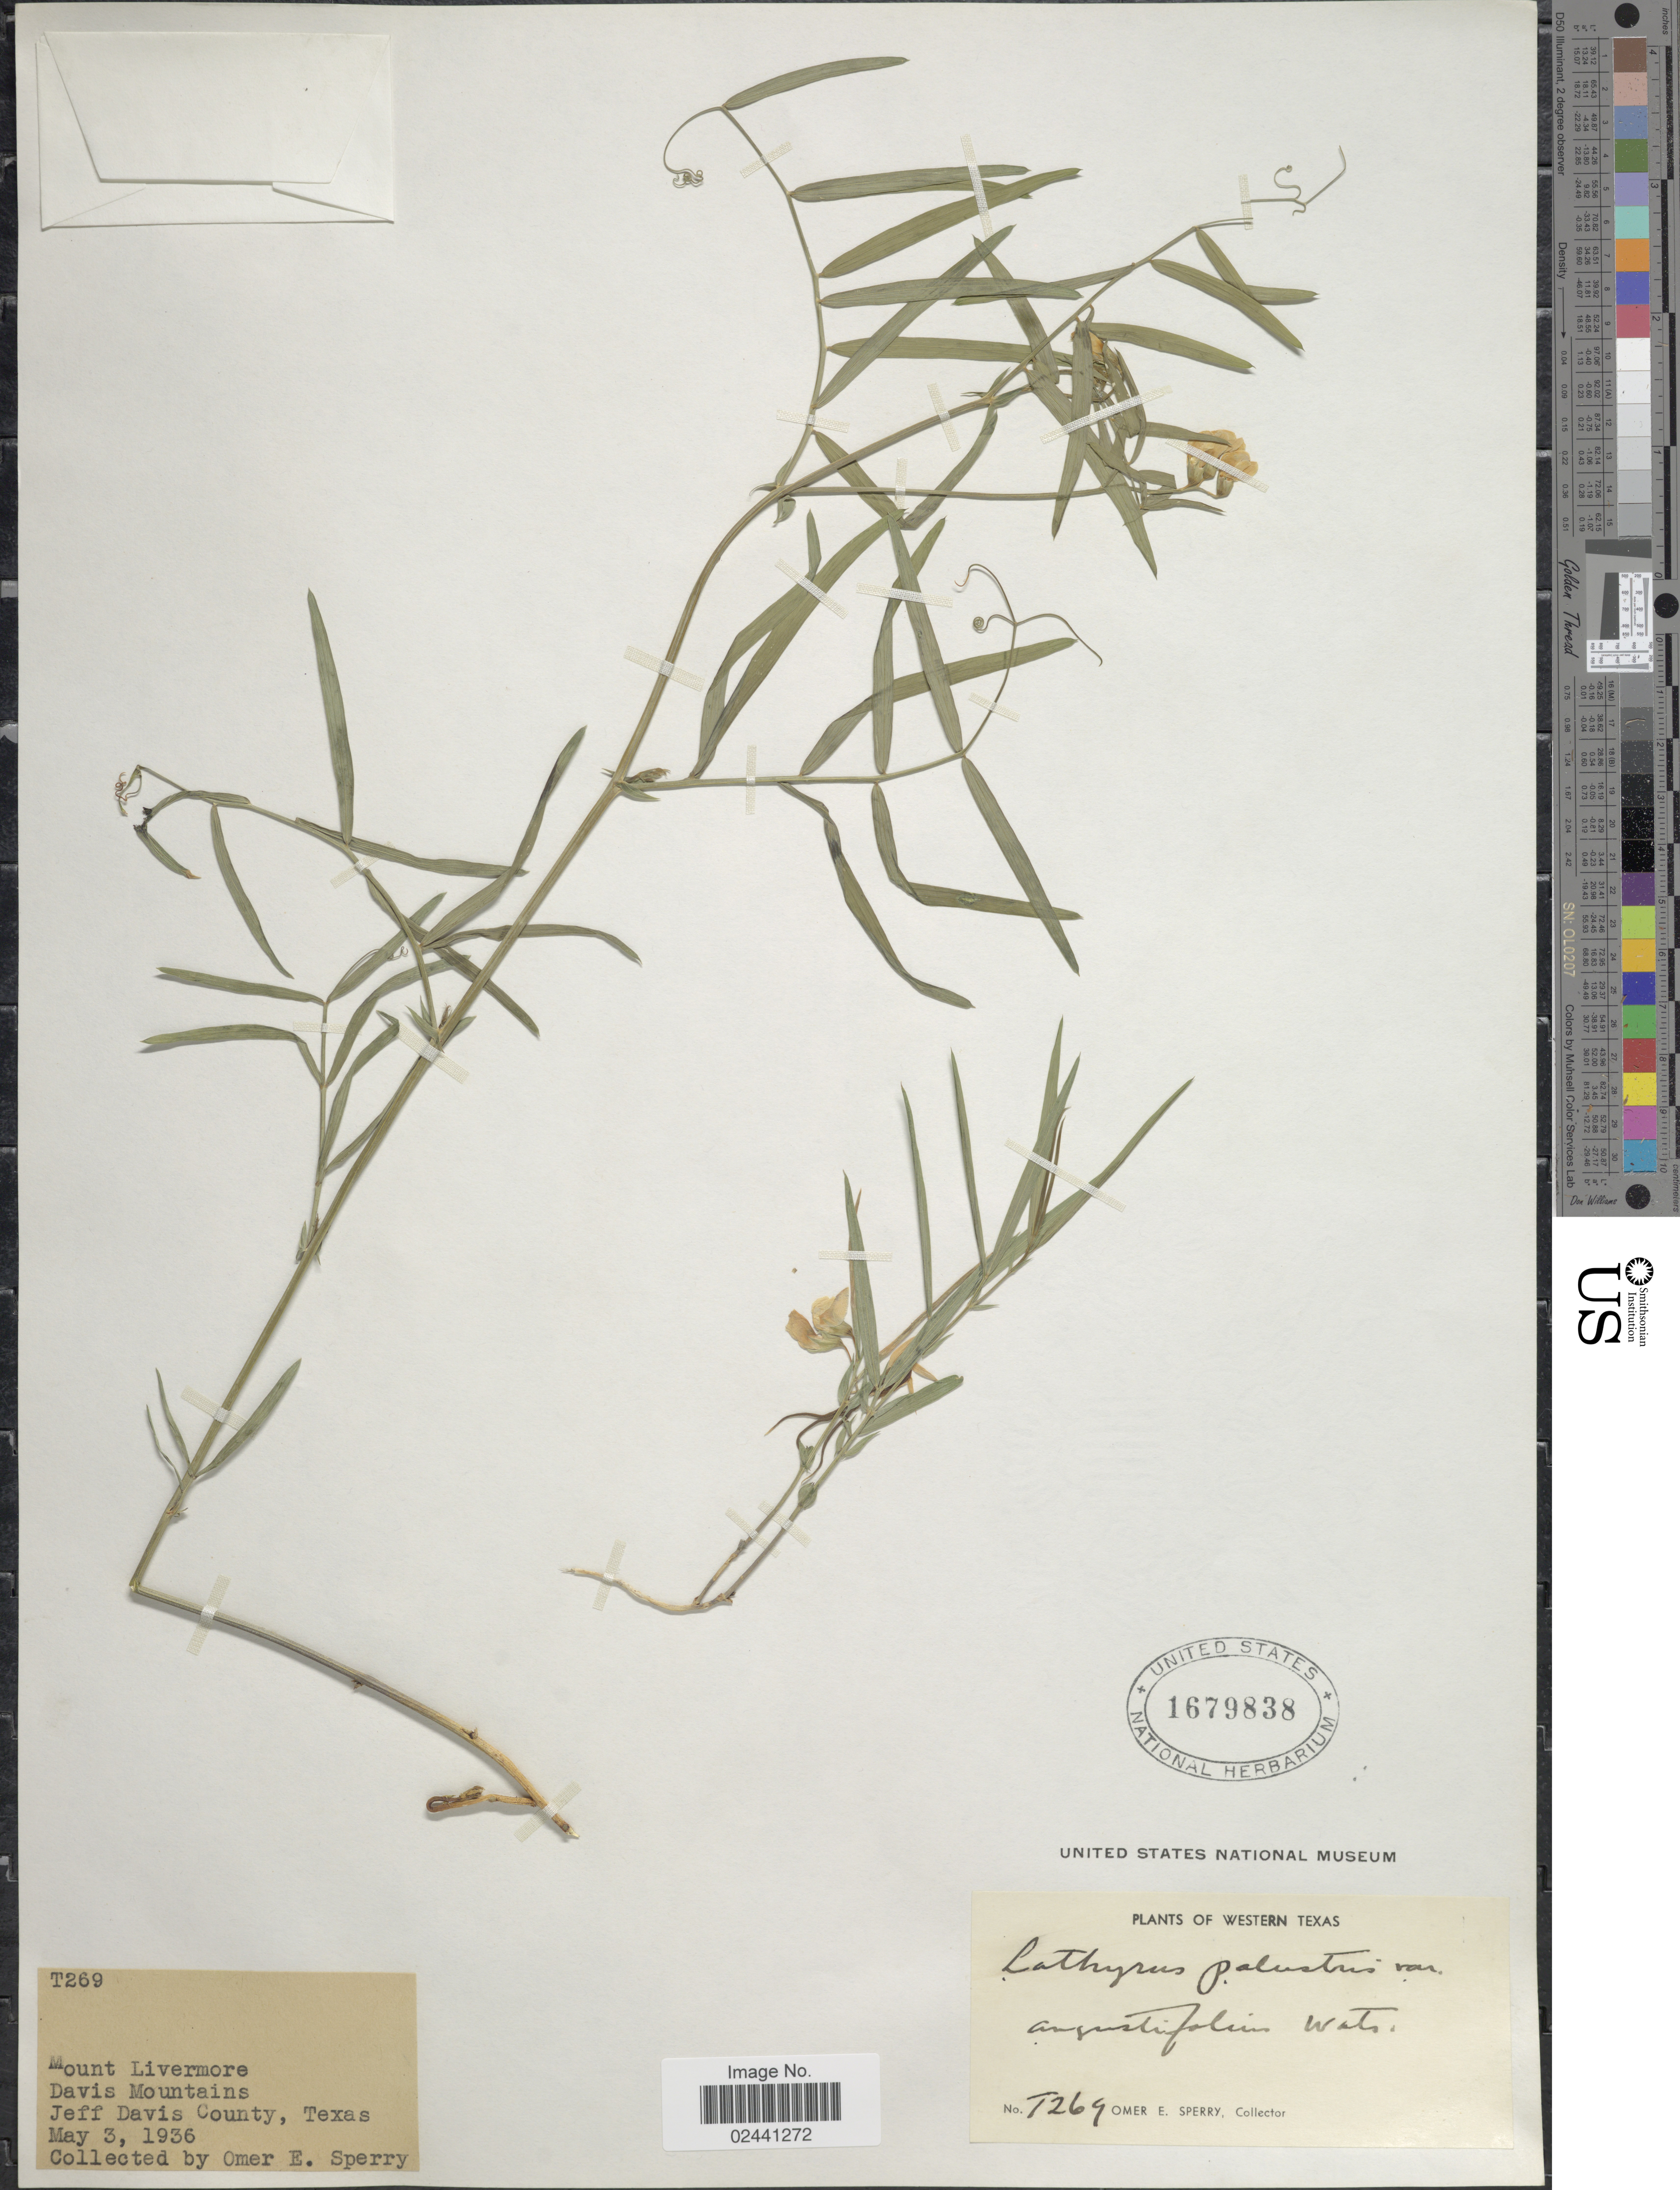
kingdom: Plantae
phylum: Tracheophyta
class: Magnoliopsida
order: Fabales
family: Fabaceae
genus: Lathyrus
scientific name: Lathyrus palustris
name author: L.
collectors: O. E. Sperry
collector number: T269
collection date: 1936-05-03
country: United States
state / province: Texas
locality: Western Texas, Mount Livermore, Davis Mountains, Jeff Davis County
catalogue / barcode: US 1679838